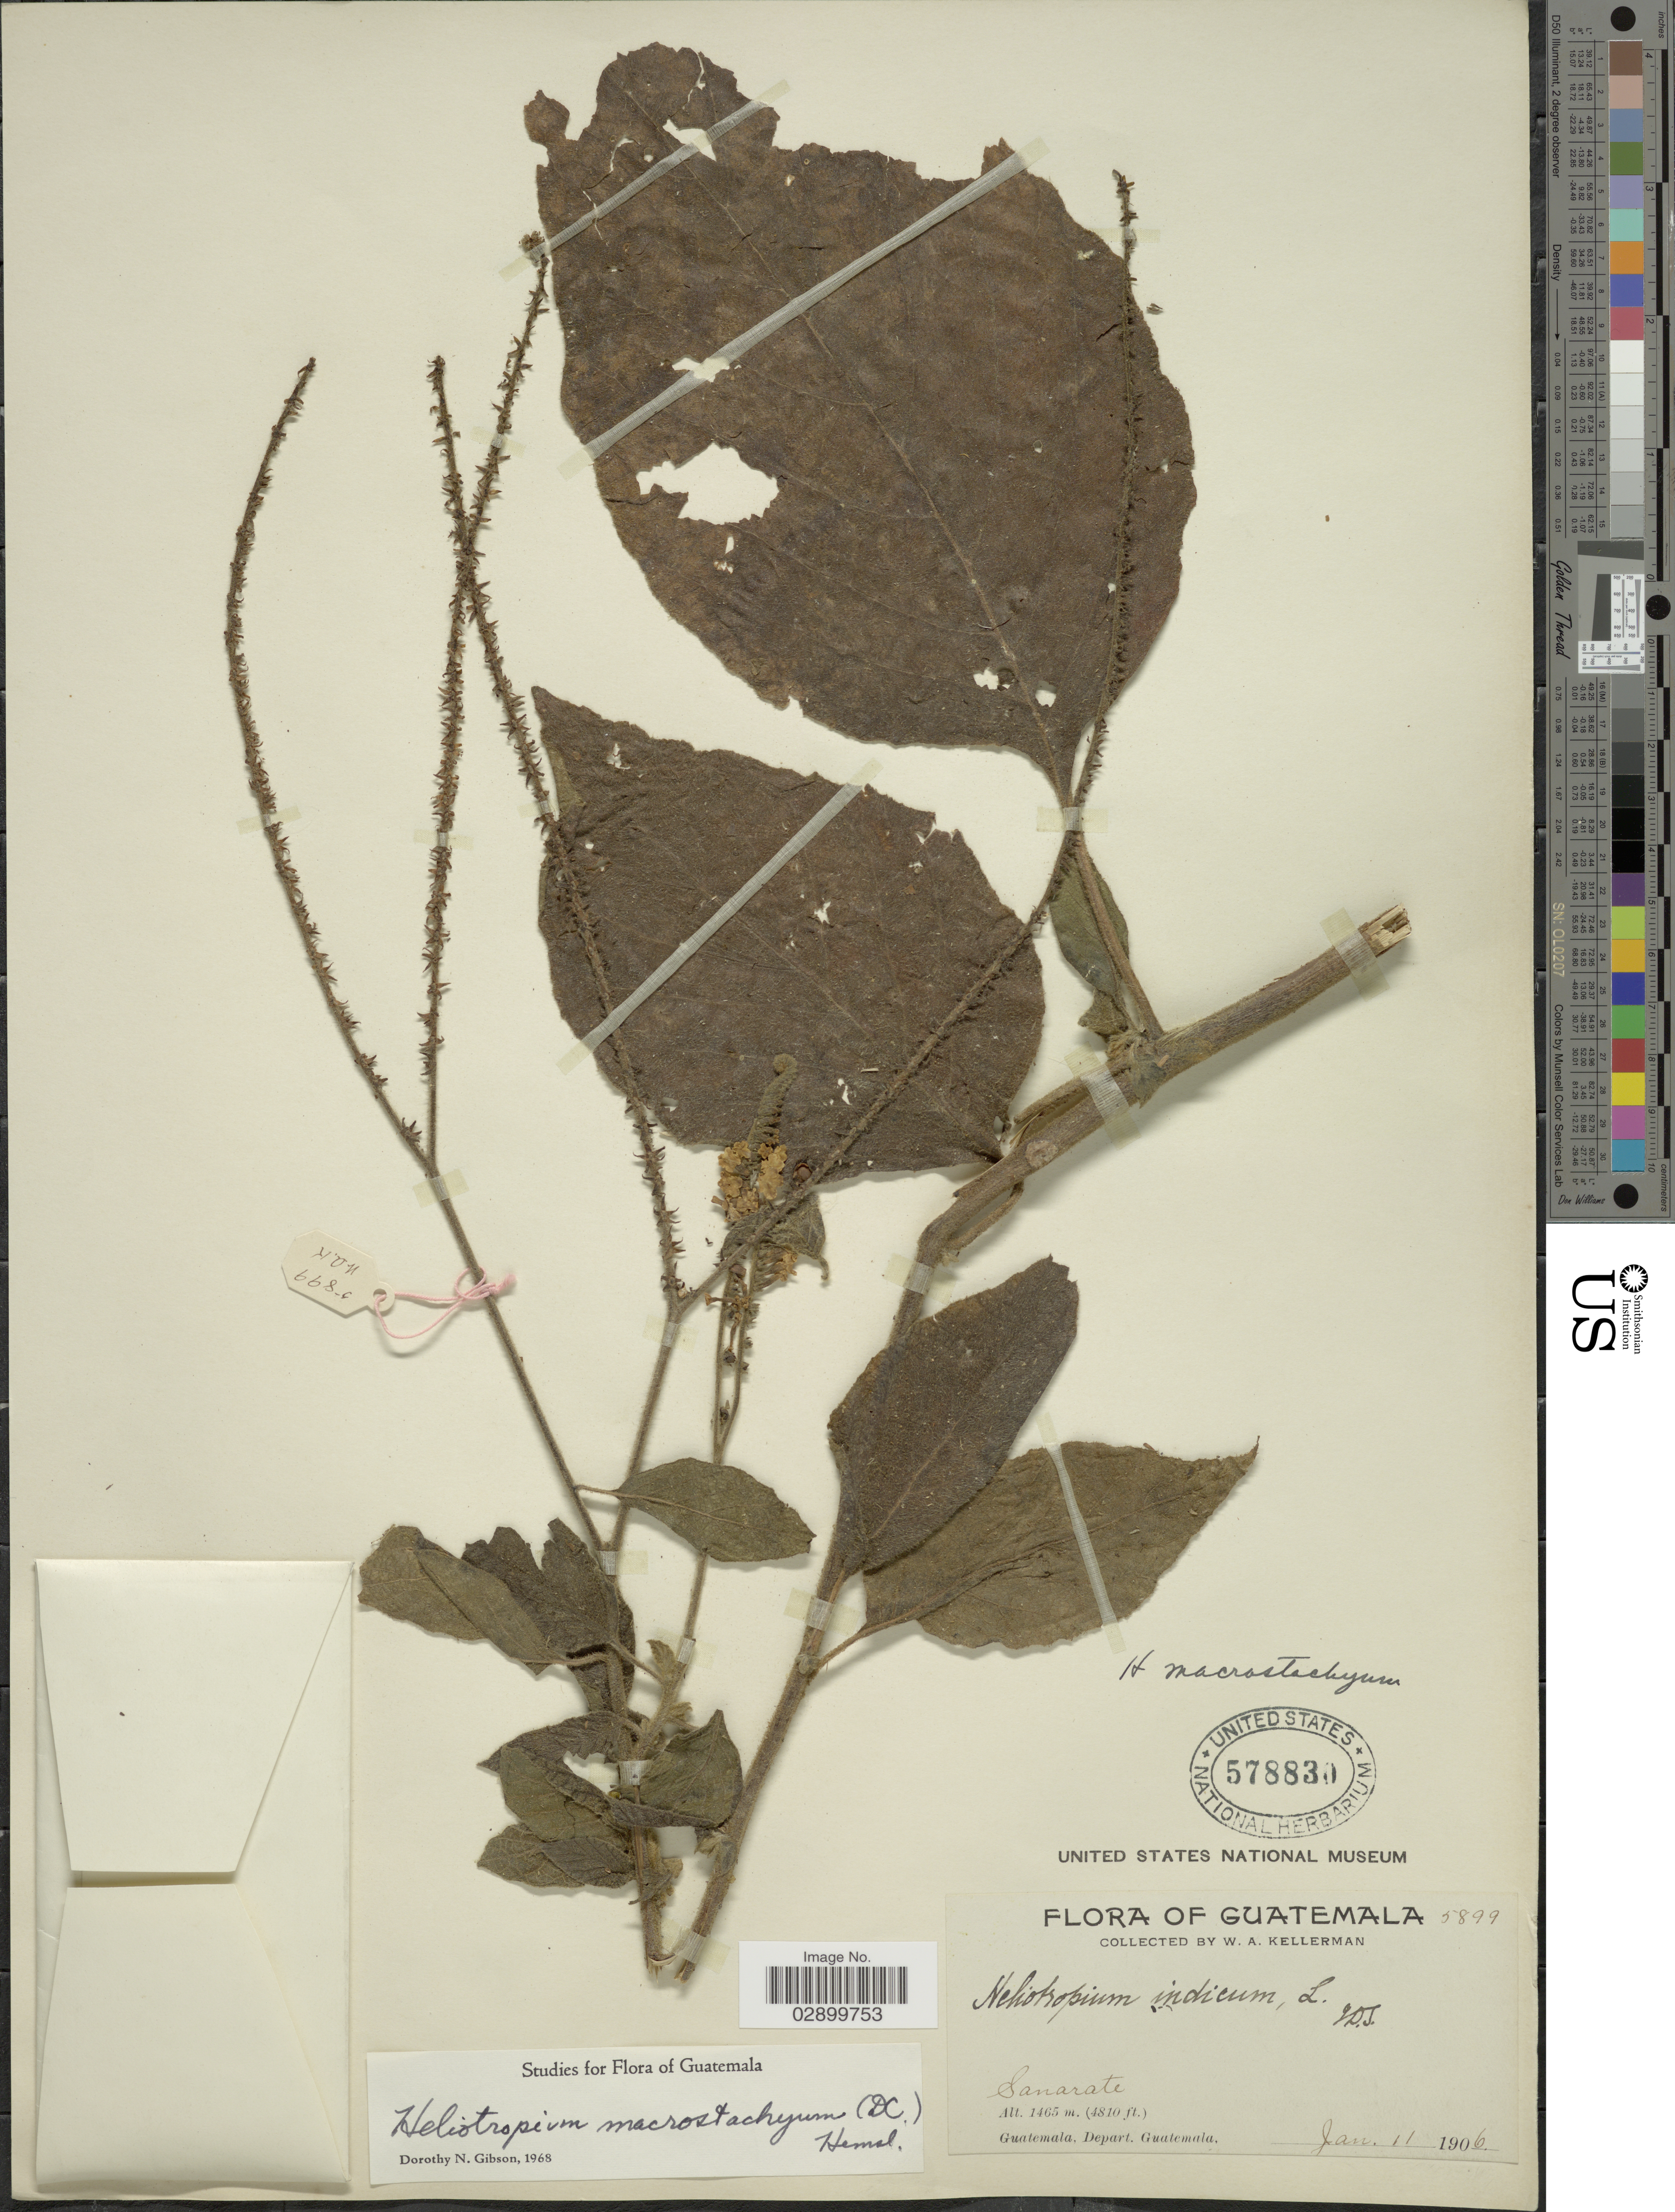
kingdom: Plantae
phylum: Tracheophyta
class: Magnoliopsida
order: Boraginales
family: Heliotropiaceae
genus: Heliotropium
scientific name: Heliotropium macrostachyum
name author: (DC.) Hemsl.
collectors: W. Kellerman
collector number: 5899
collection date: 1906-01-11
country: Guatemala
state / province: Guatemala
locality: Sanarate. Depart. Guatemala.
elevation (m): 1465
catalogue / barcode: US 578830